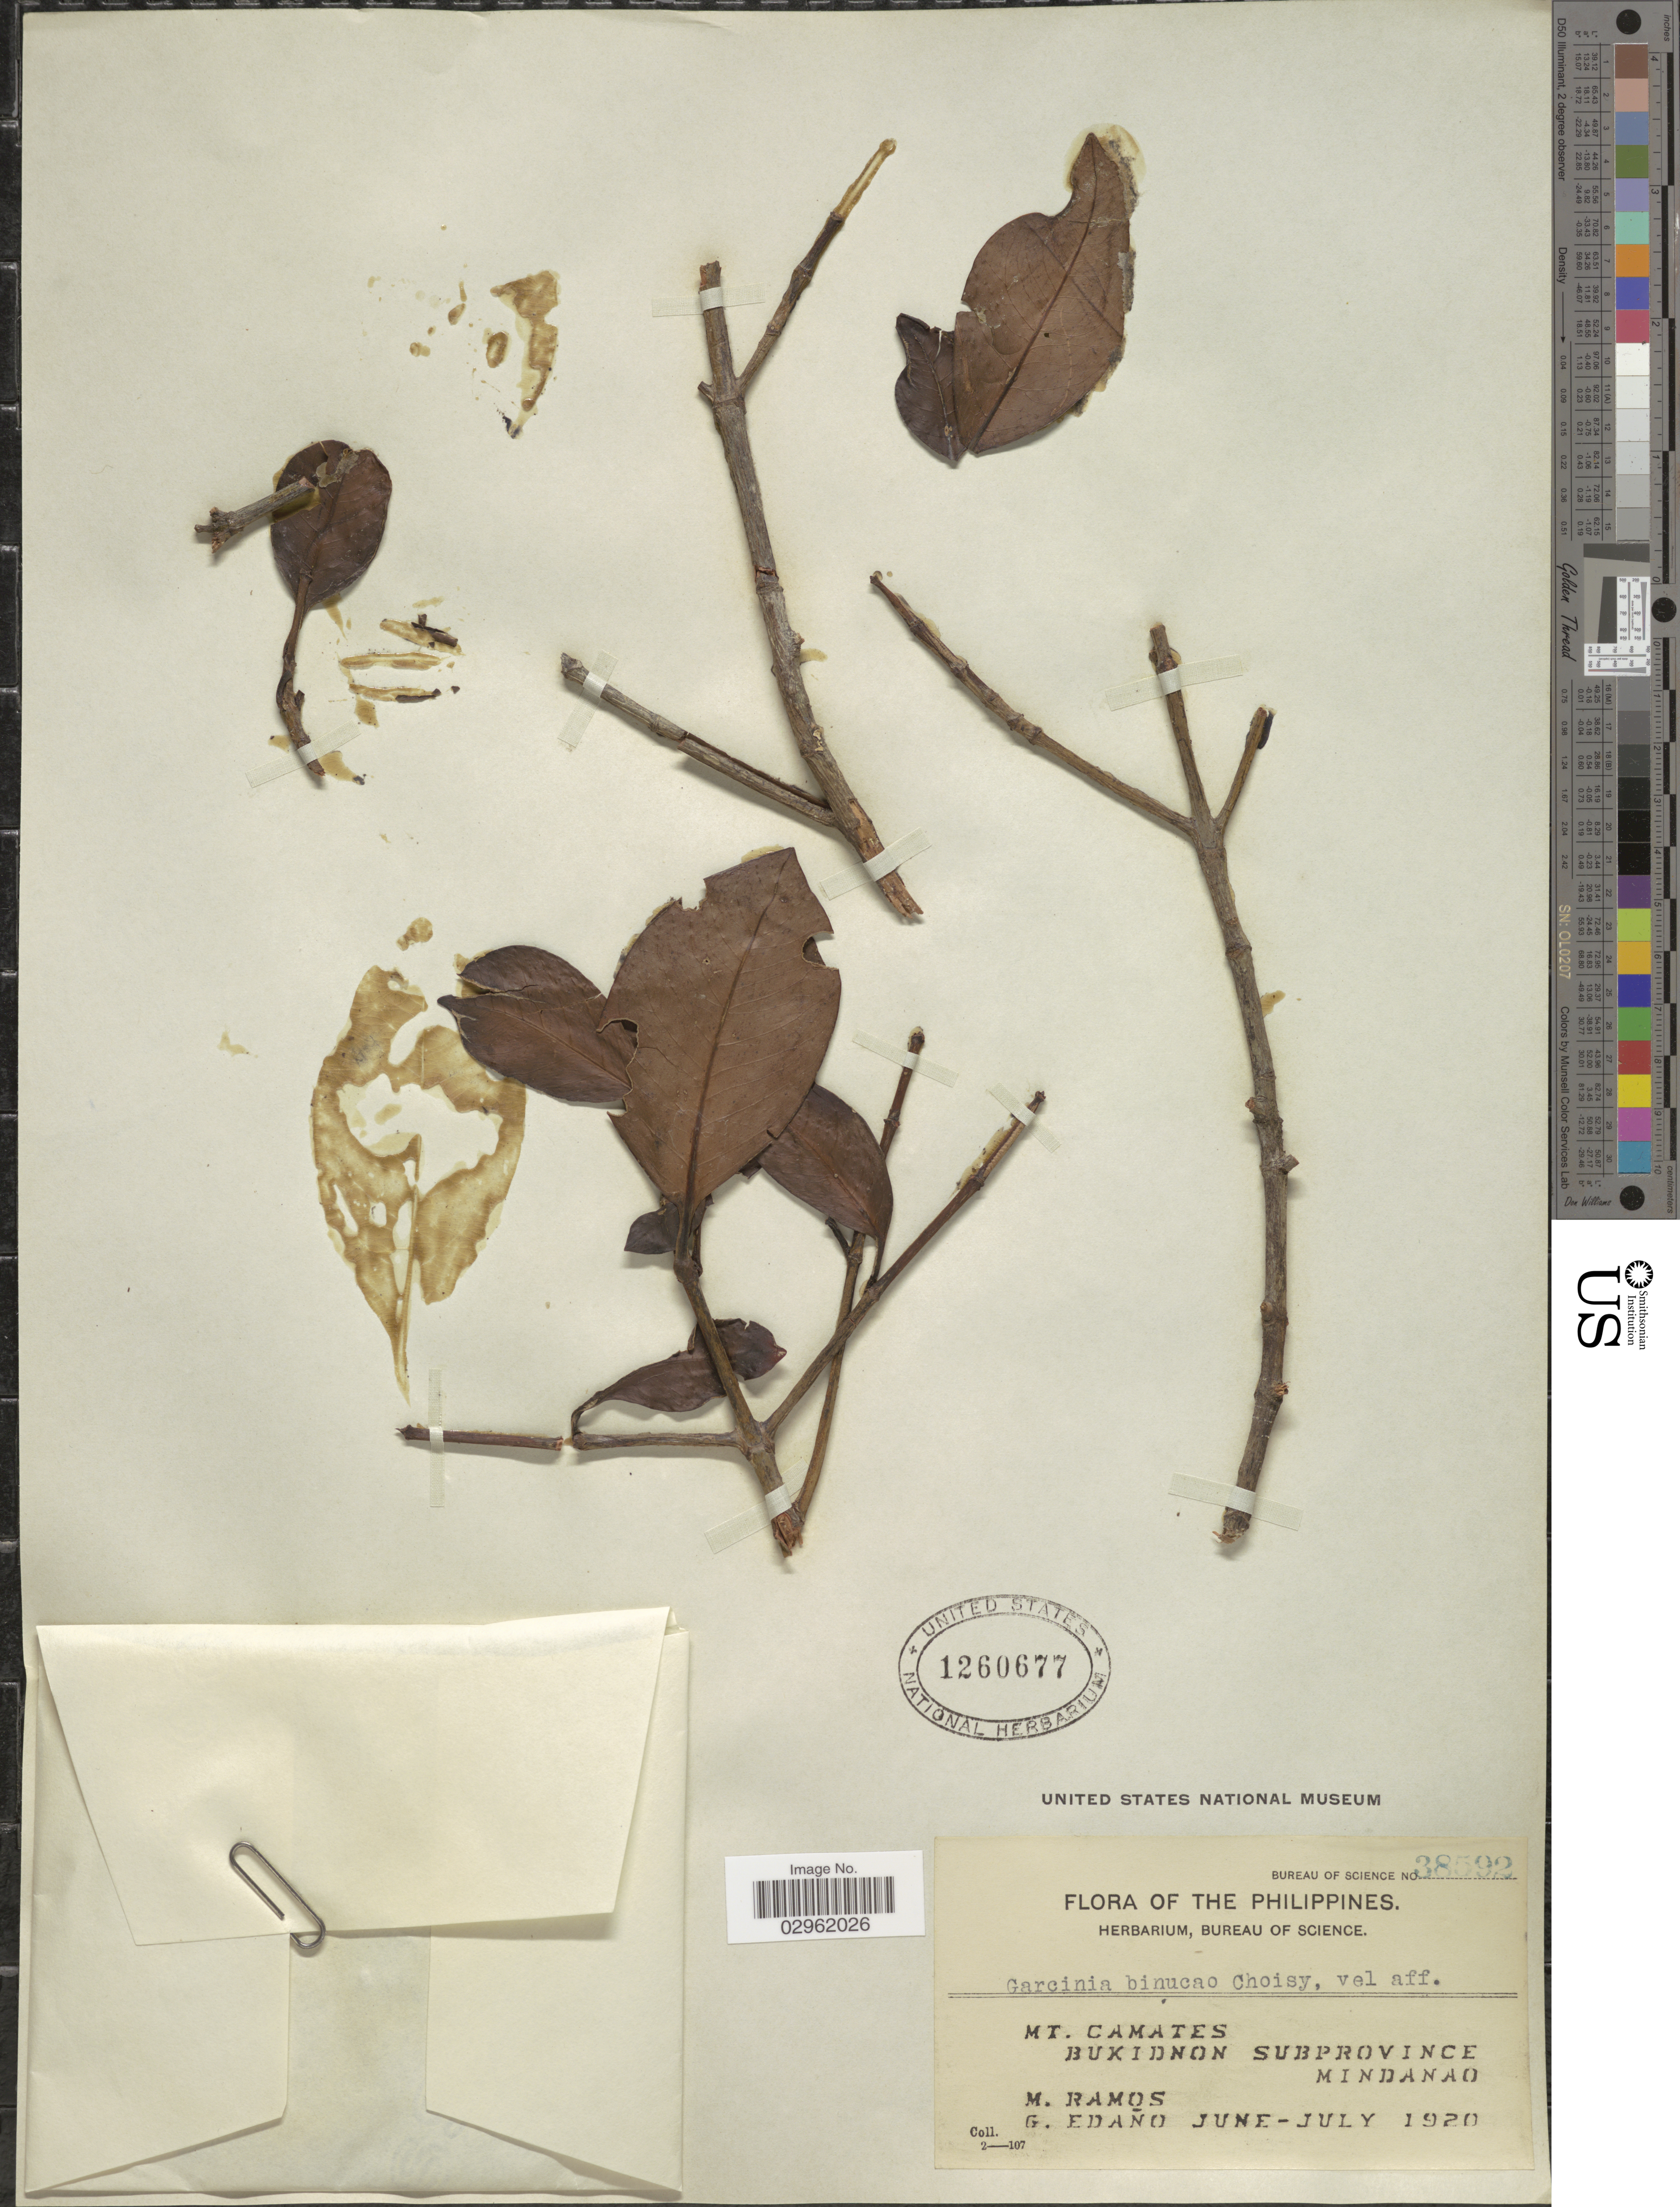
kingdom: Plantae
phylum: Tracheophyta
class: Magnoliopsida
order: Malpighiales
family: Clusiaceae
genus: Garcinia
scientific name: Garcinia binucao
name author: (Blanco) Choisy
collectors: M. Ramos & G. Edaño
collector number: Bureau of Science 38592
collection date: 1920-06/1920-07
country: Philippines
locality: Mt. Camates. Bukidnon Subprovince. Mindanao.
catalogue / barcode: US 1260677